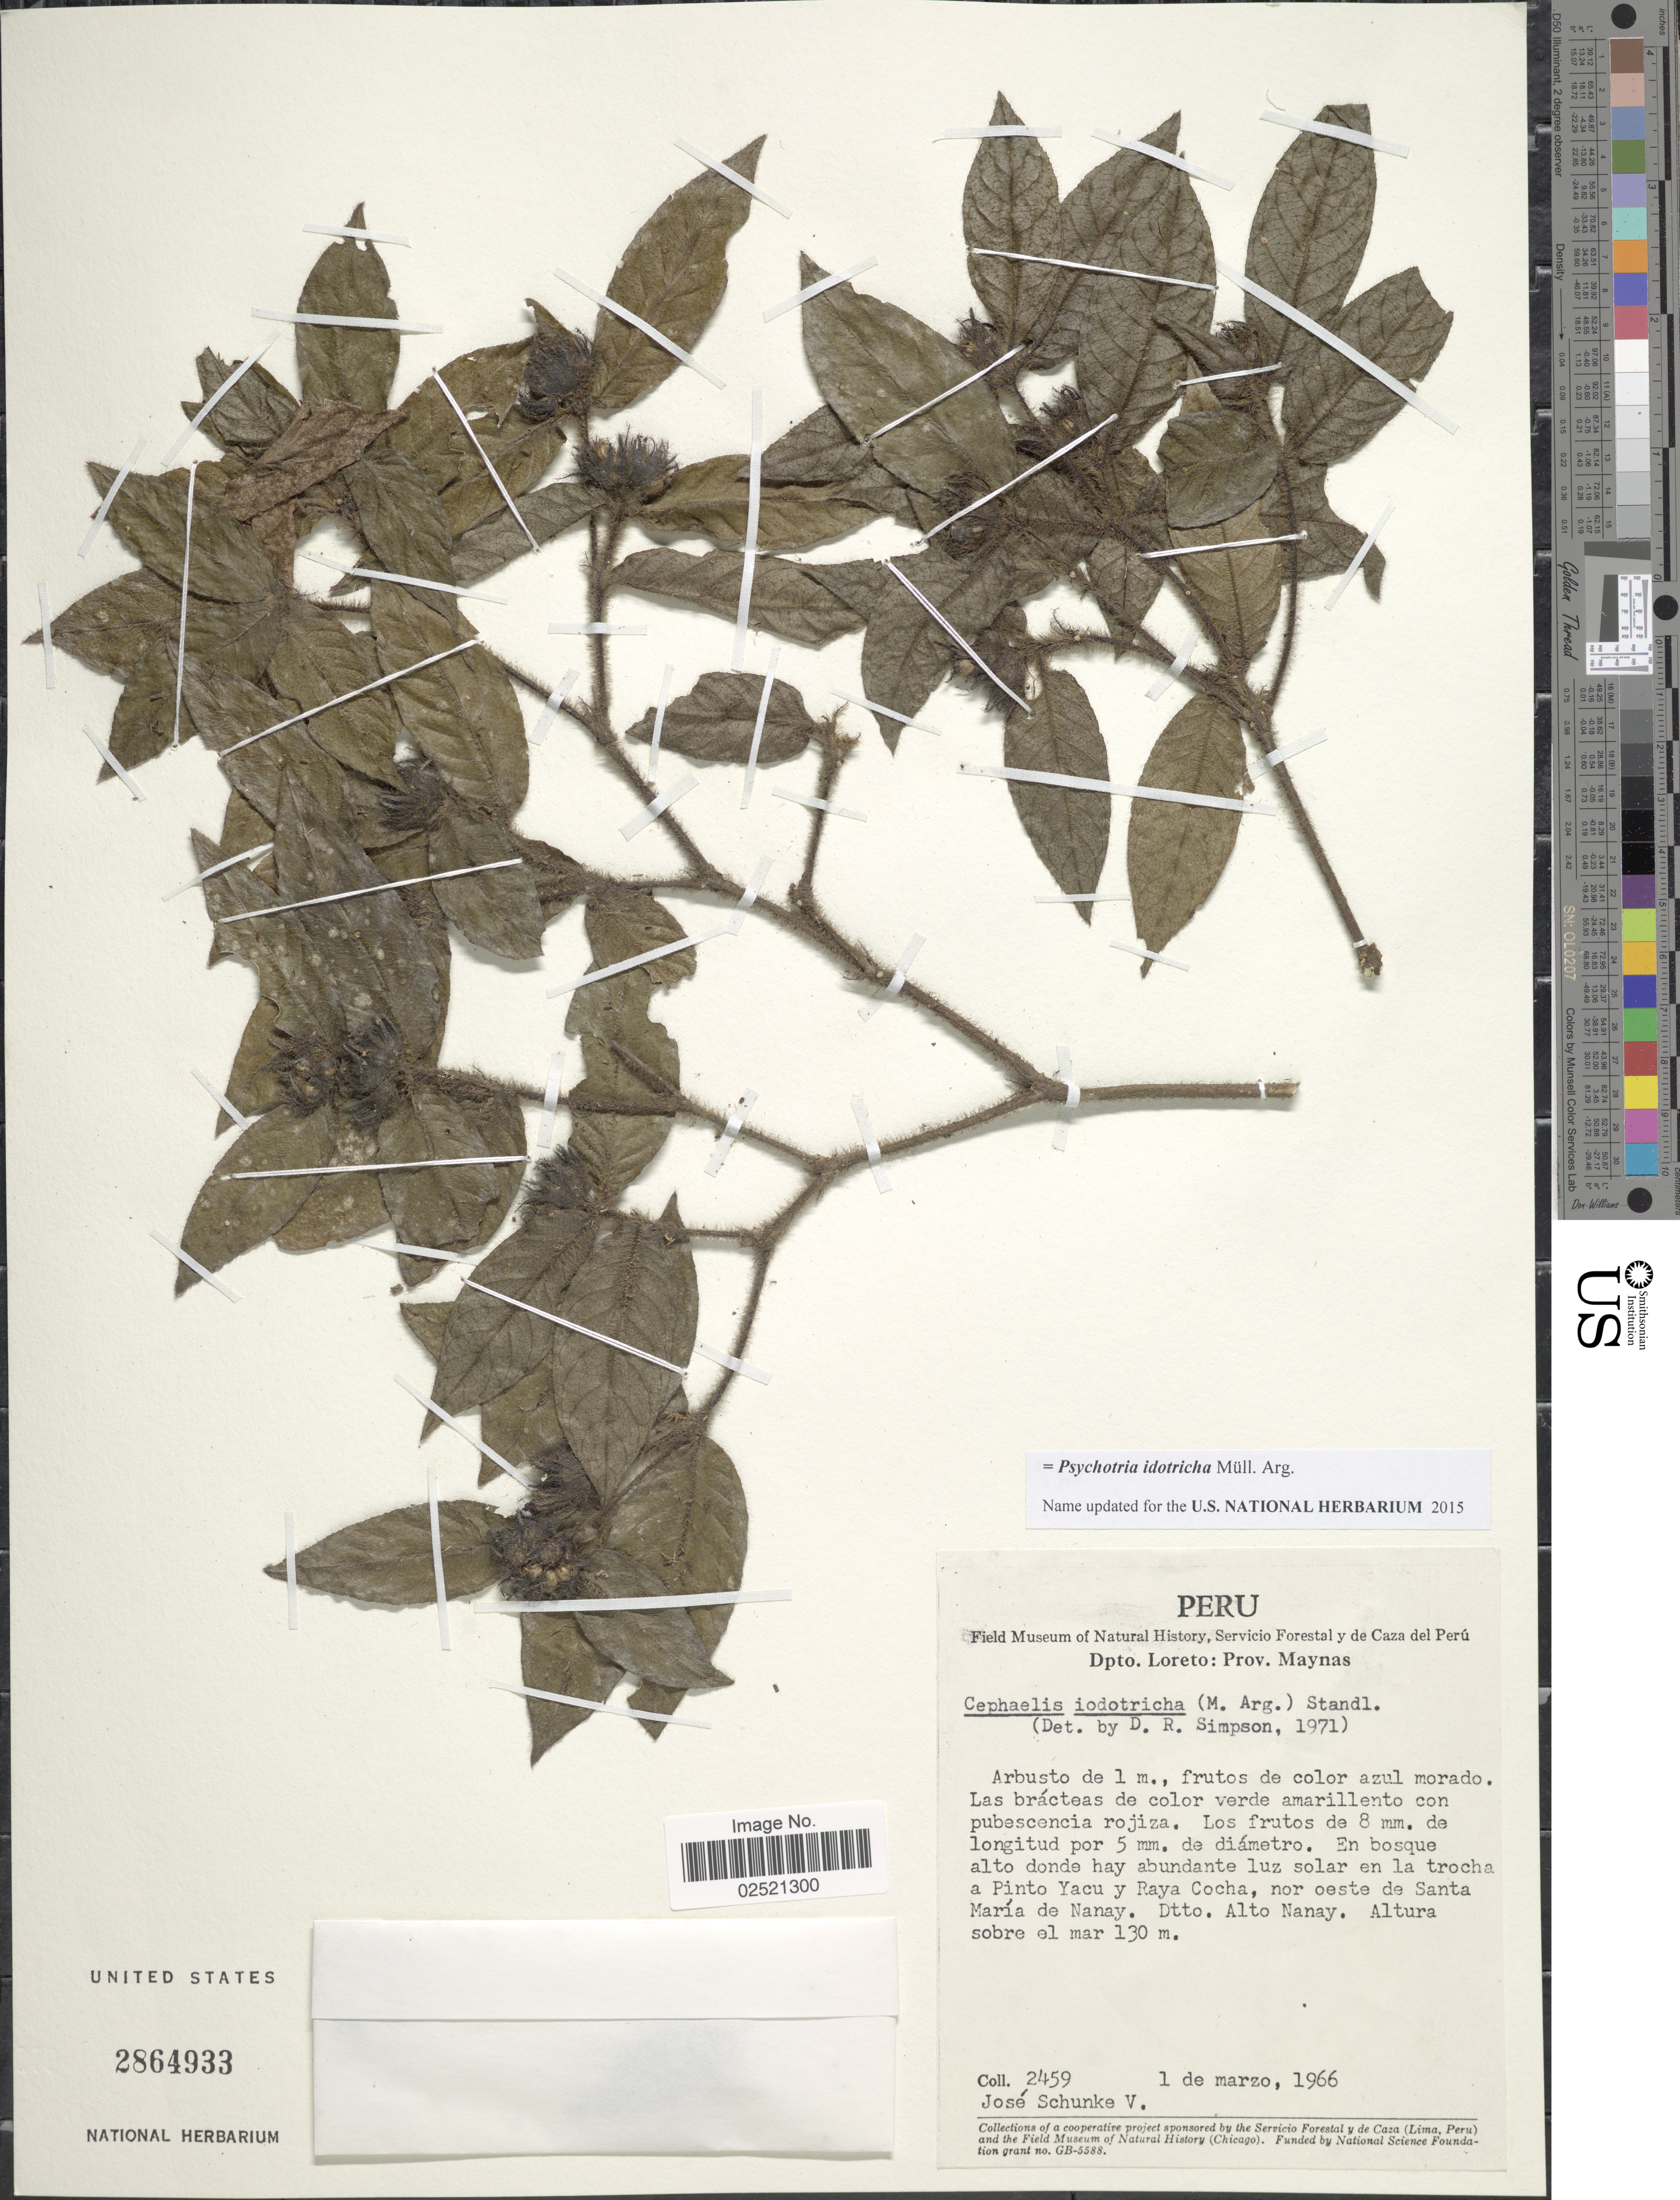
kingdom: Plantae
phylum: Tracheophyta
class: Magnoliopsida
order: Gentianales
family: Rubiaceae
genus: Psychotria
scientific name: Psychotria iodotricha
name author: Müll. Arg.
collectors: J. Schunke Vigo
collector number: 2459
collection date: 1966-03-01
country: Peru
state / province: Loreto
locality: Prov. Maynas, en bosque alto donde hay abundante luz solar en la trocha a Pinto Yacu y Raya Cocha, nor oeste de Santa Maria de Nanay, Dtto. Alto Nanay.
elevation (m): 130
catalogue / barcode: US 2864933